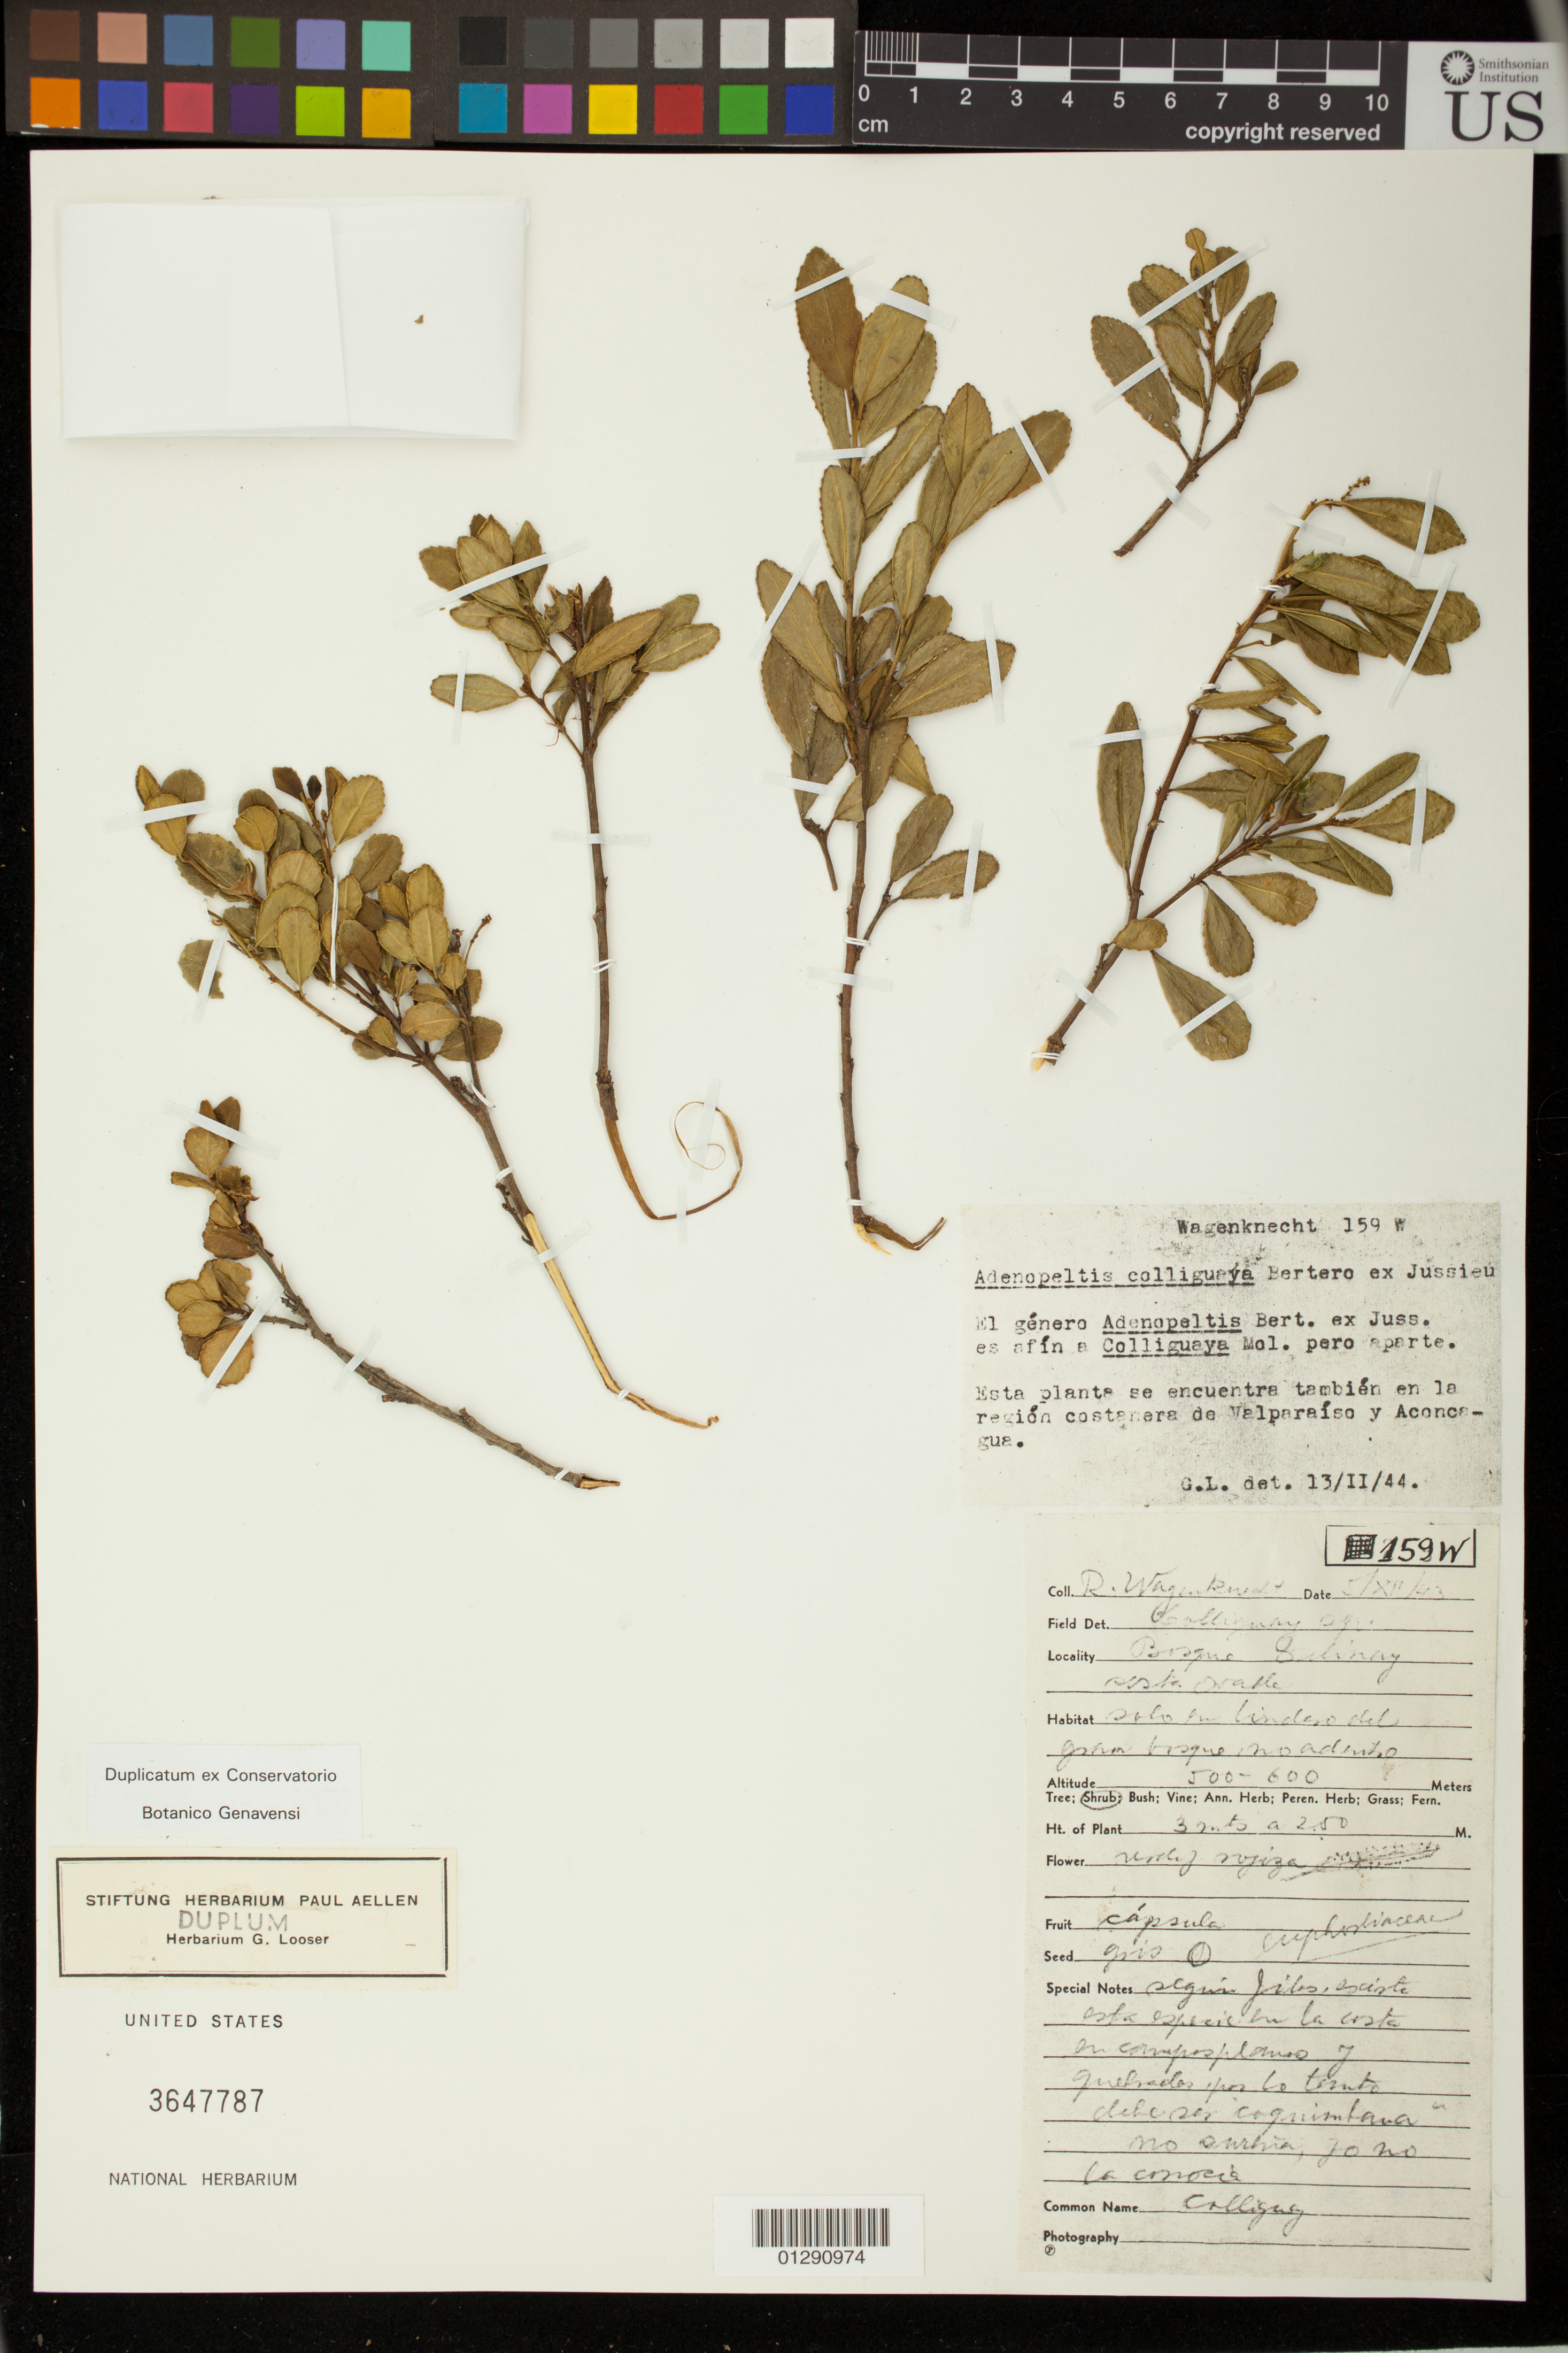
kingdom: Plantae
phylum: Tracheophyta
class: Magnoliopsida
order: Malpighiales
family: Euphorbiaceae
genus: Adenopeltis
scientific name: Adenopeltis colliguaya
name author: Bertero ex A. Juss.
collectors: R. Wagenknecht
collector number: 159W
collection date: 1943-12-05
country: Chile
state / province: Coquimbo (IV)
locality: Bosque Ovalle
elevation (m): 500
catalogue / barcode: US 3647787